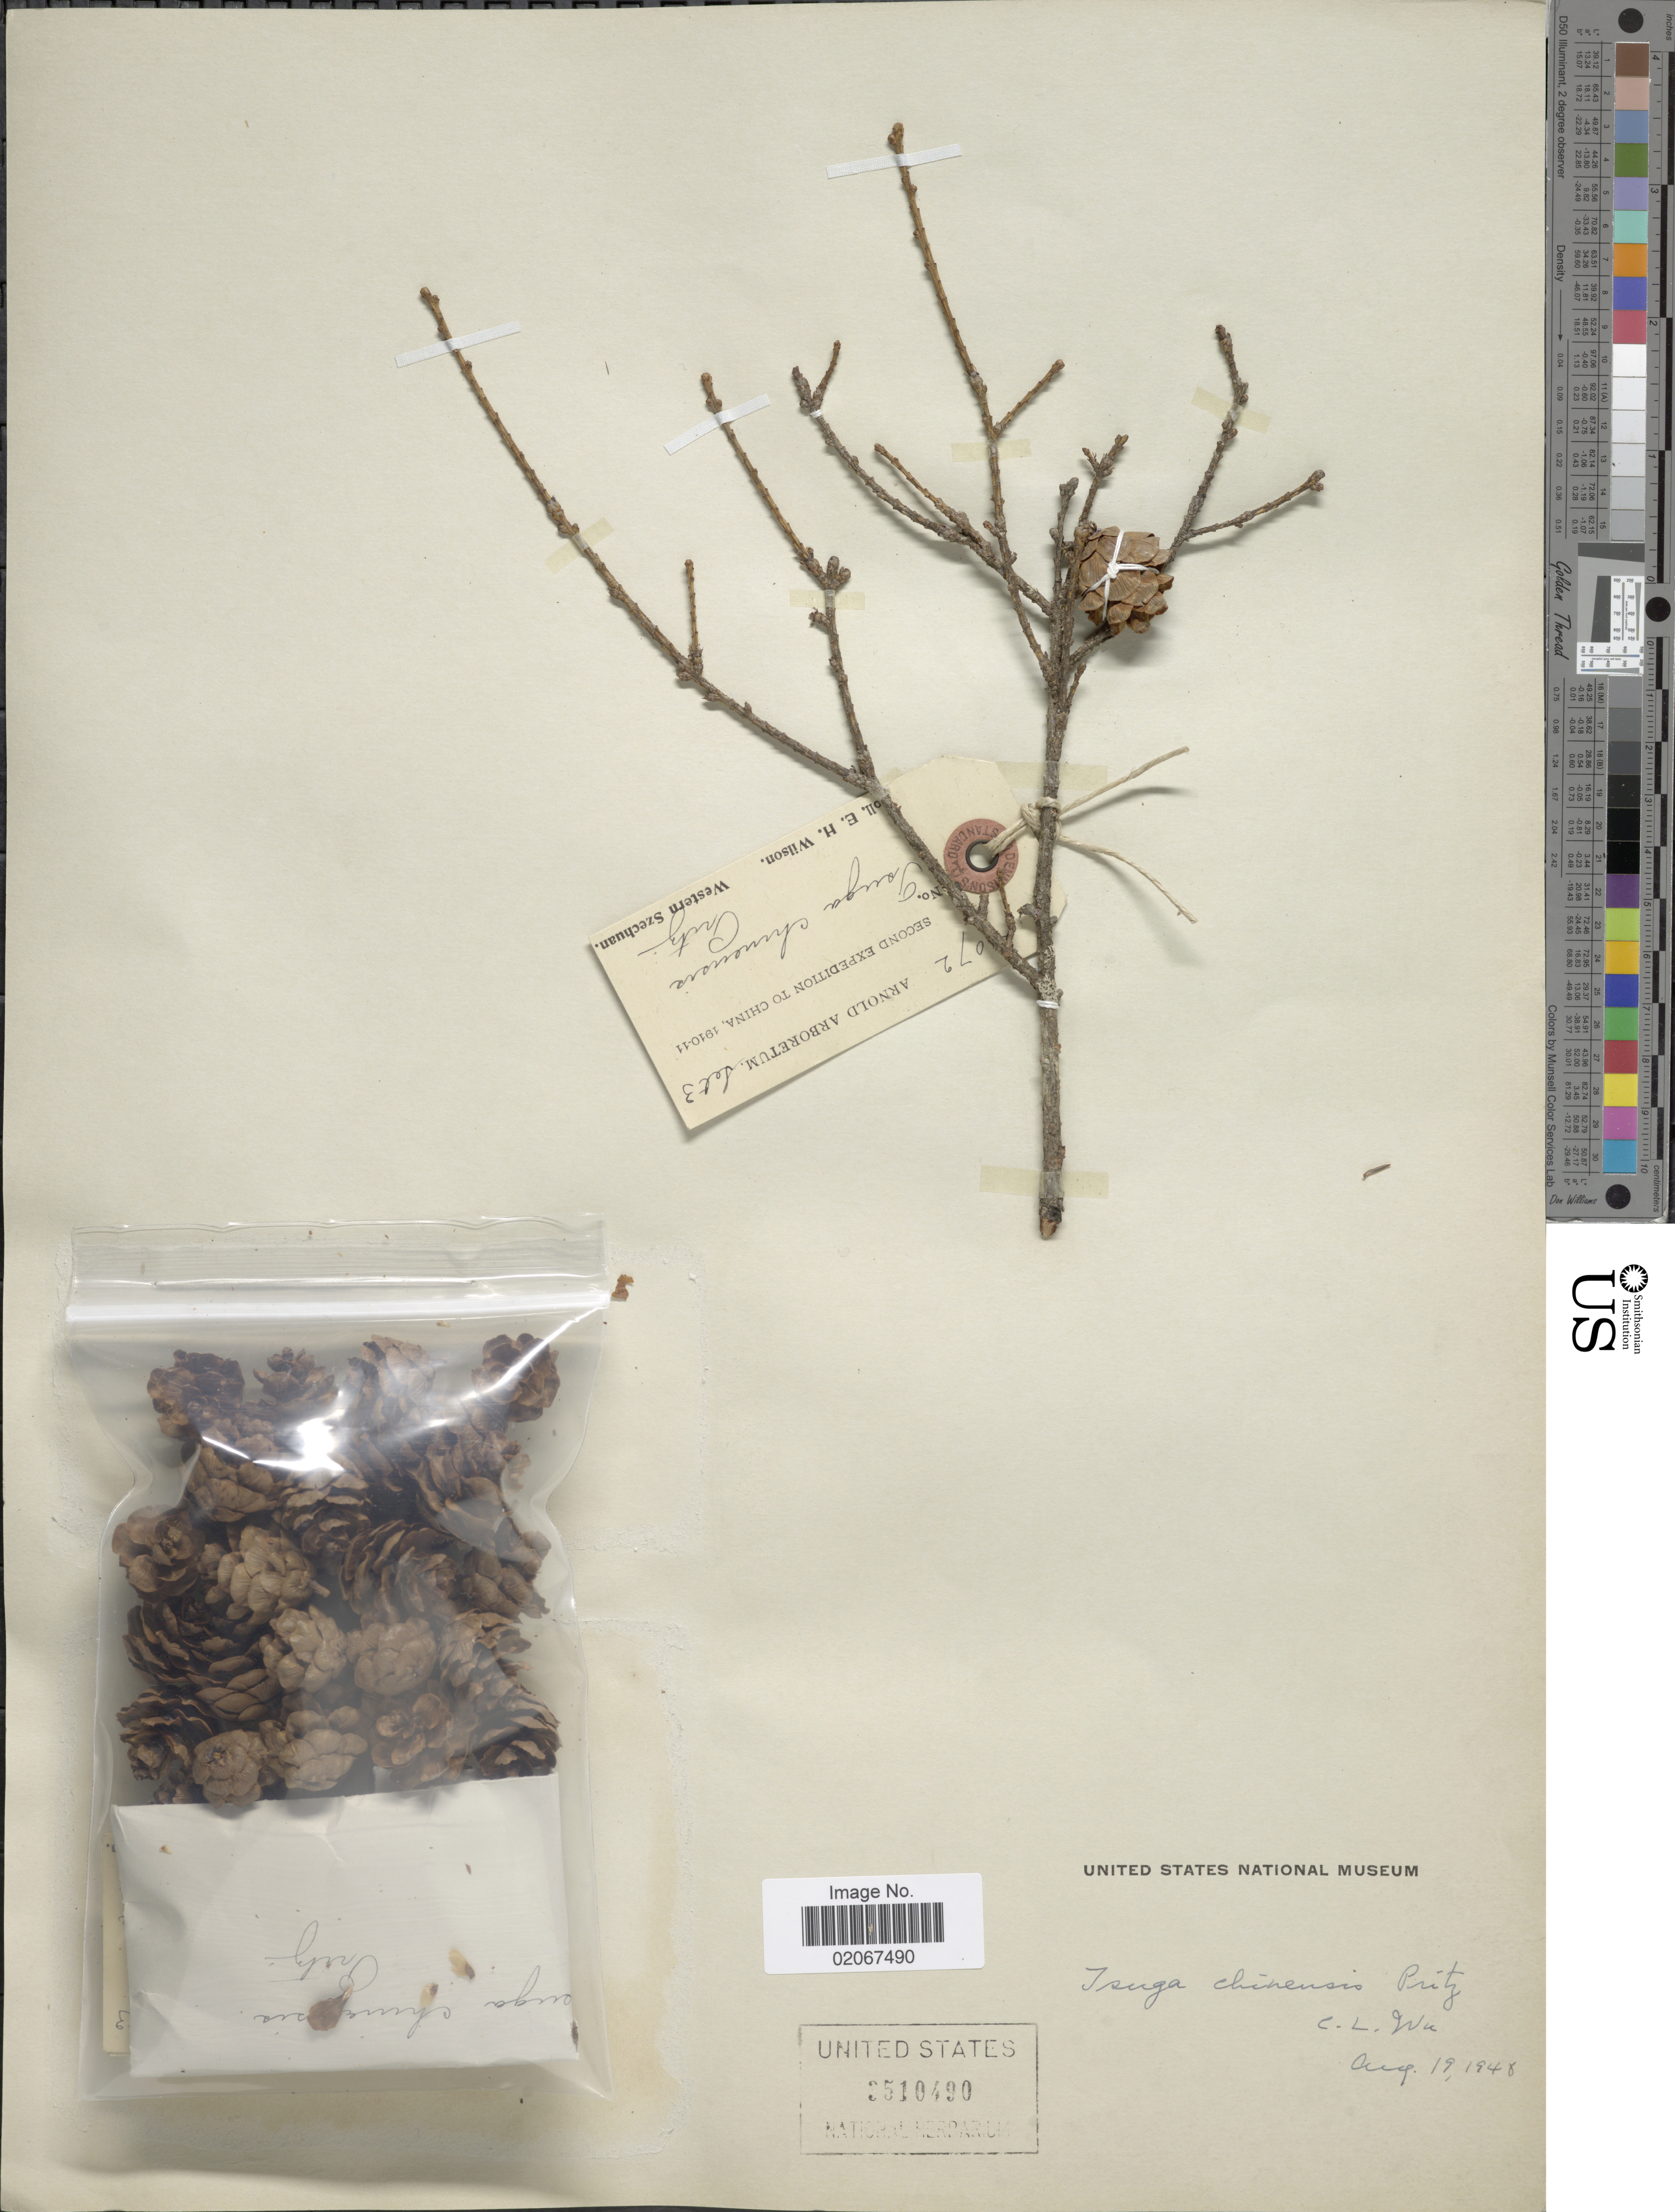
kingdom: Plantae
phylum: Tracheophyta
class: Pinopsida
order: Pinales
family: Pinaceae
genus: Tsuga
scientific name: Tsuga chinensis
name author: (Franch.) Pritz.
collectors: E. Wilson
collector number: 9072*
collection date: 1910/1911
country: China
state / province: Sichuan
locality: Western Szechuan China.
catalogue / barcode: US 3510490